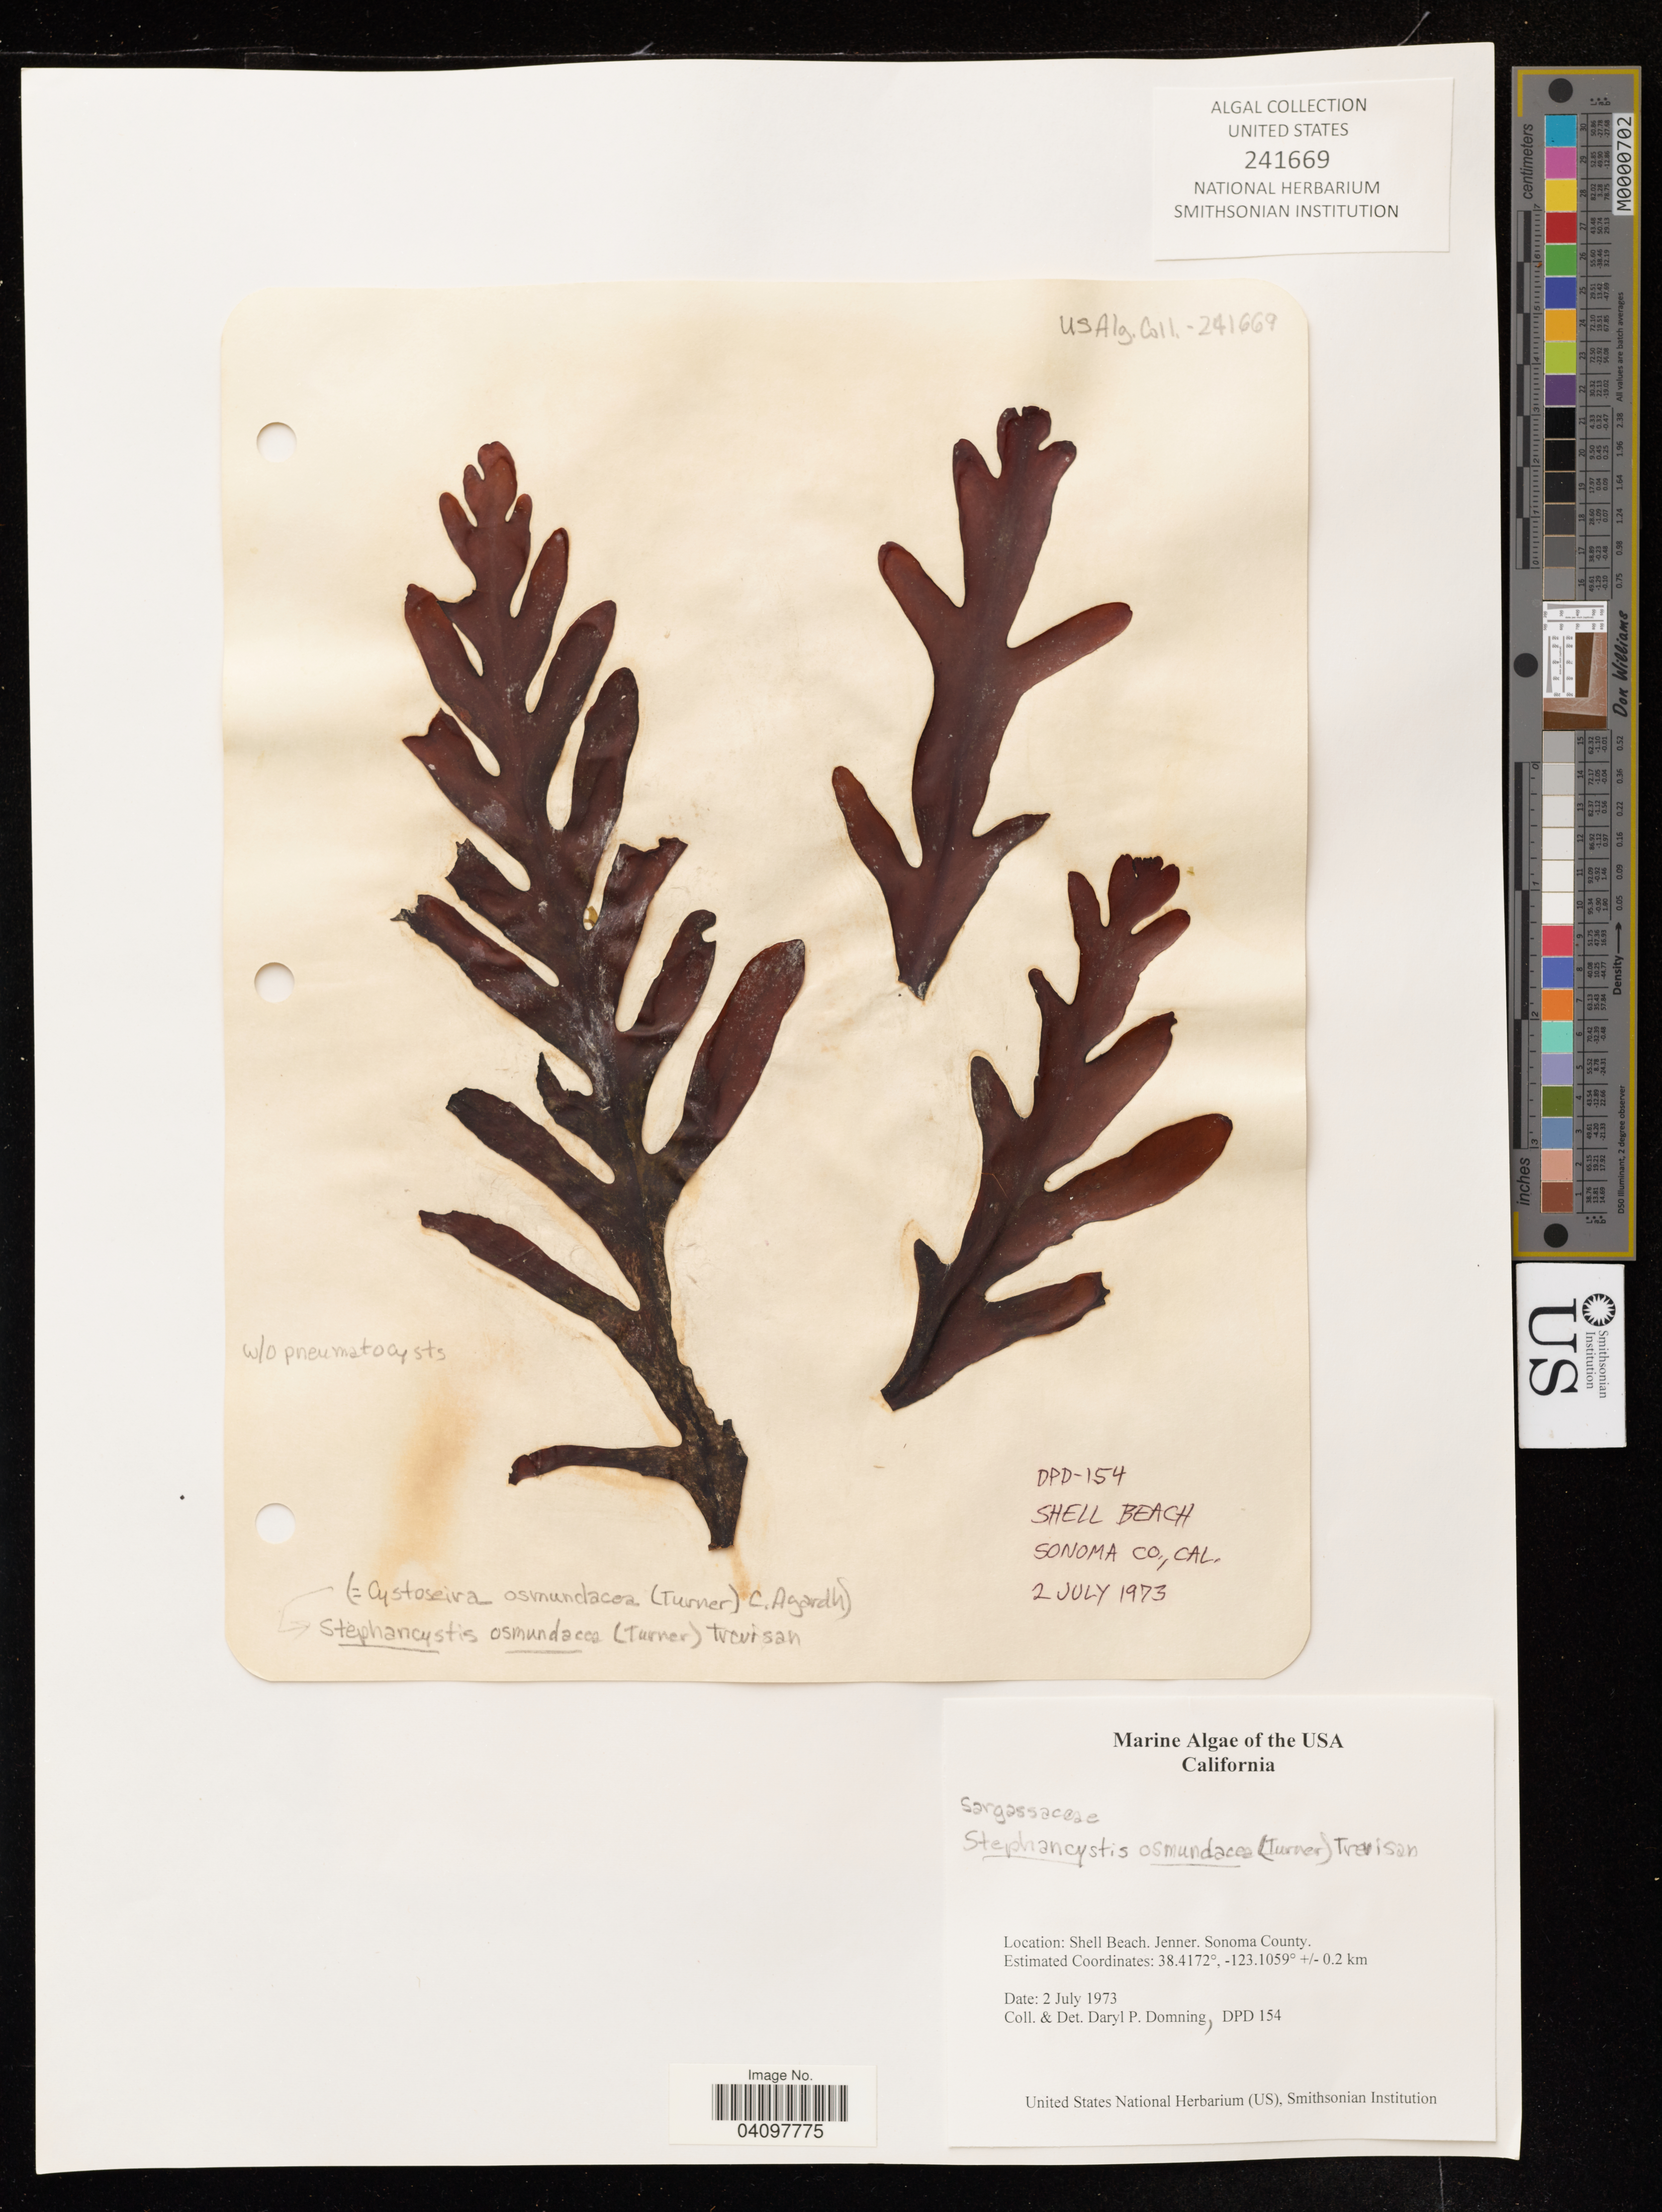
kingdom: Chromista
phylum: Ochrophyta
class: Phaeophyceae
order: Fucales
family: Sargassaceae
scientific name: Stephancystis osmundacea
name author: (Turner & Borrer ex Hook.) F. Schmitz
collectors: D. Domning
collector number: DPD 154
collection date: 1973-07-20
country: United States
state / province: California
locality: Shell Beach. Jenner. Sonoma County. +/- 0.2 km.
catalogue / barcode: US 241669